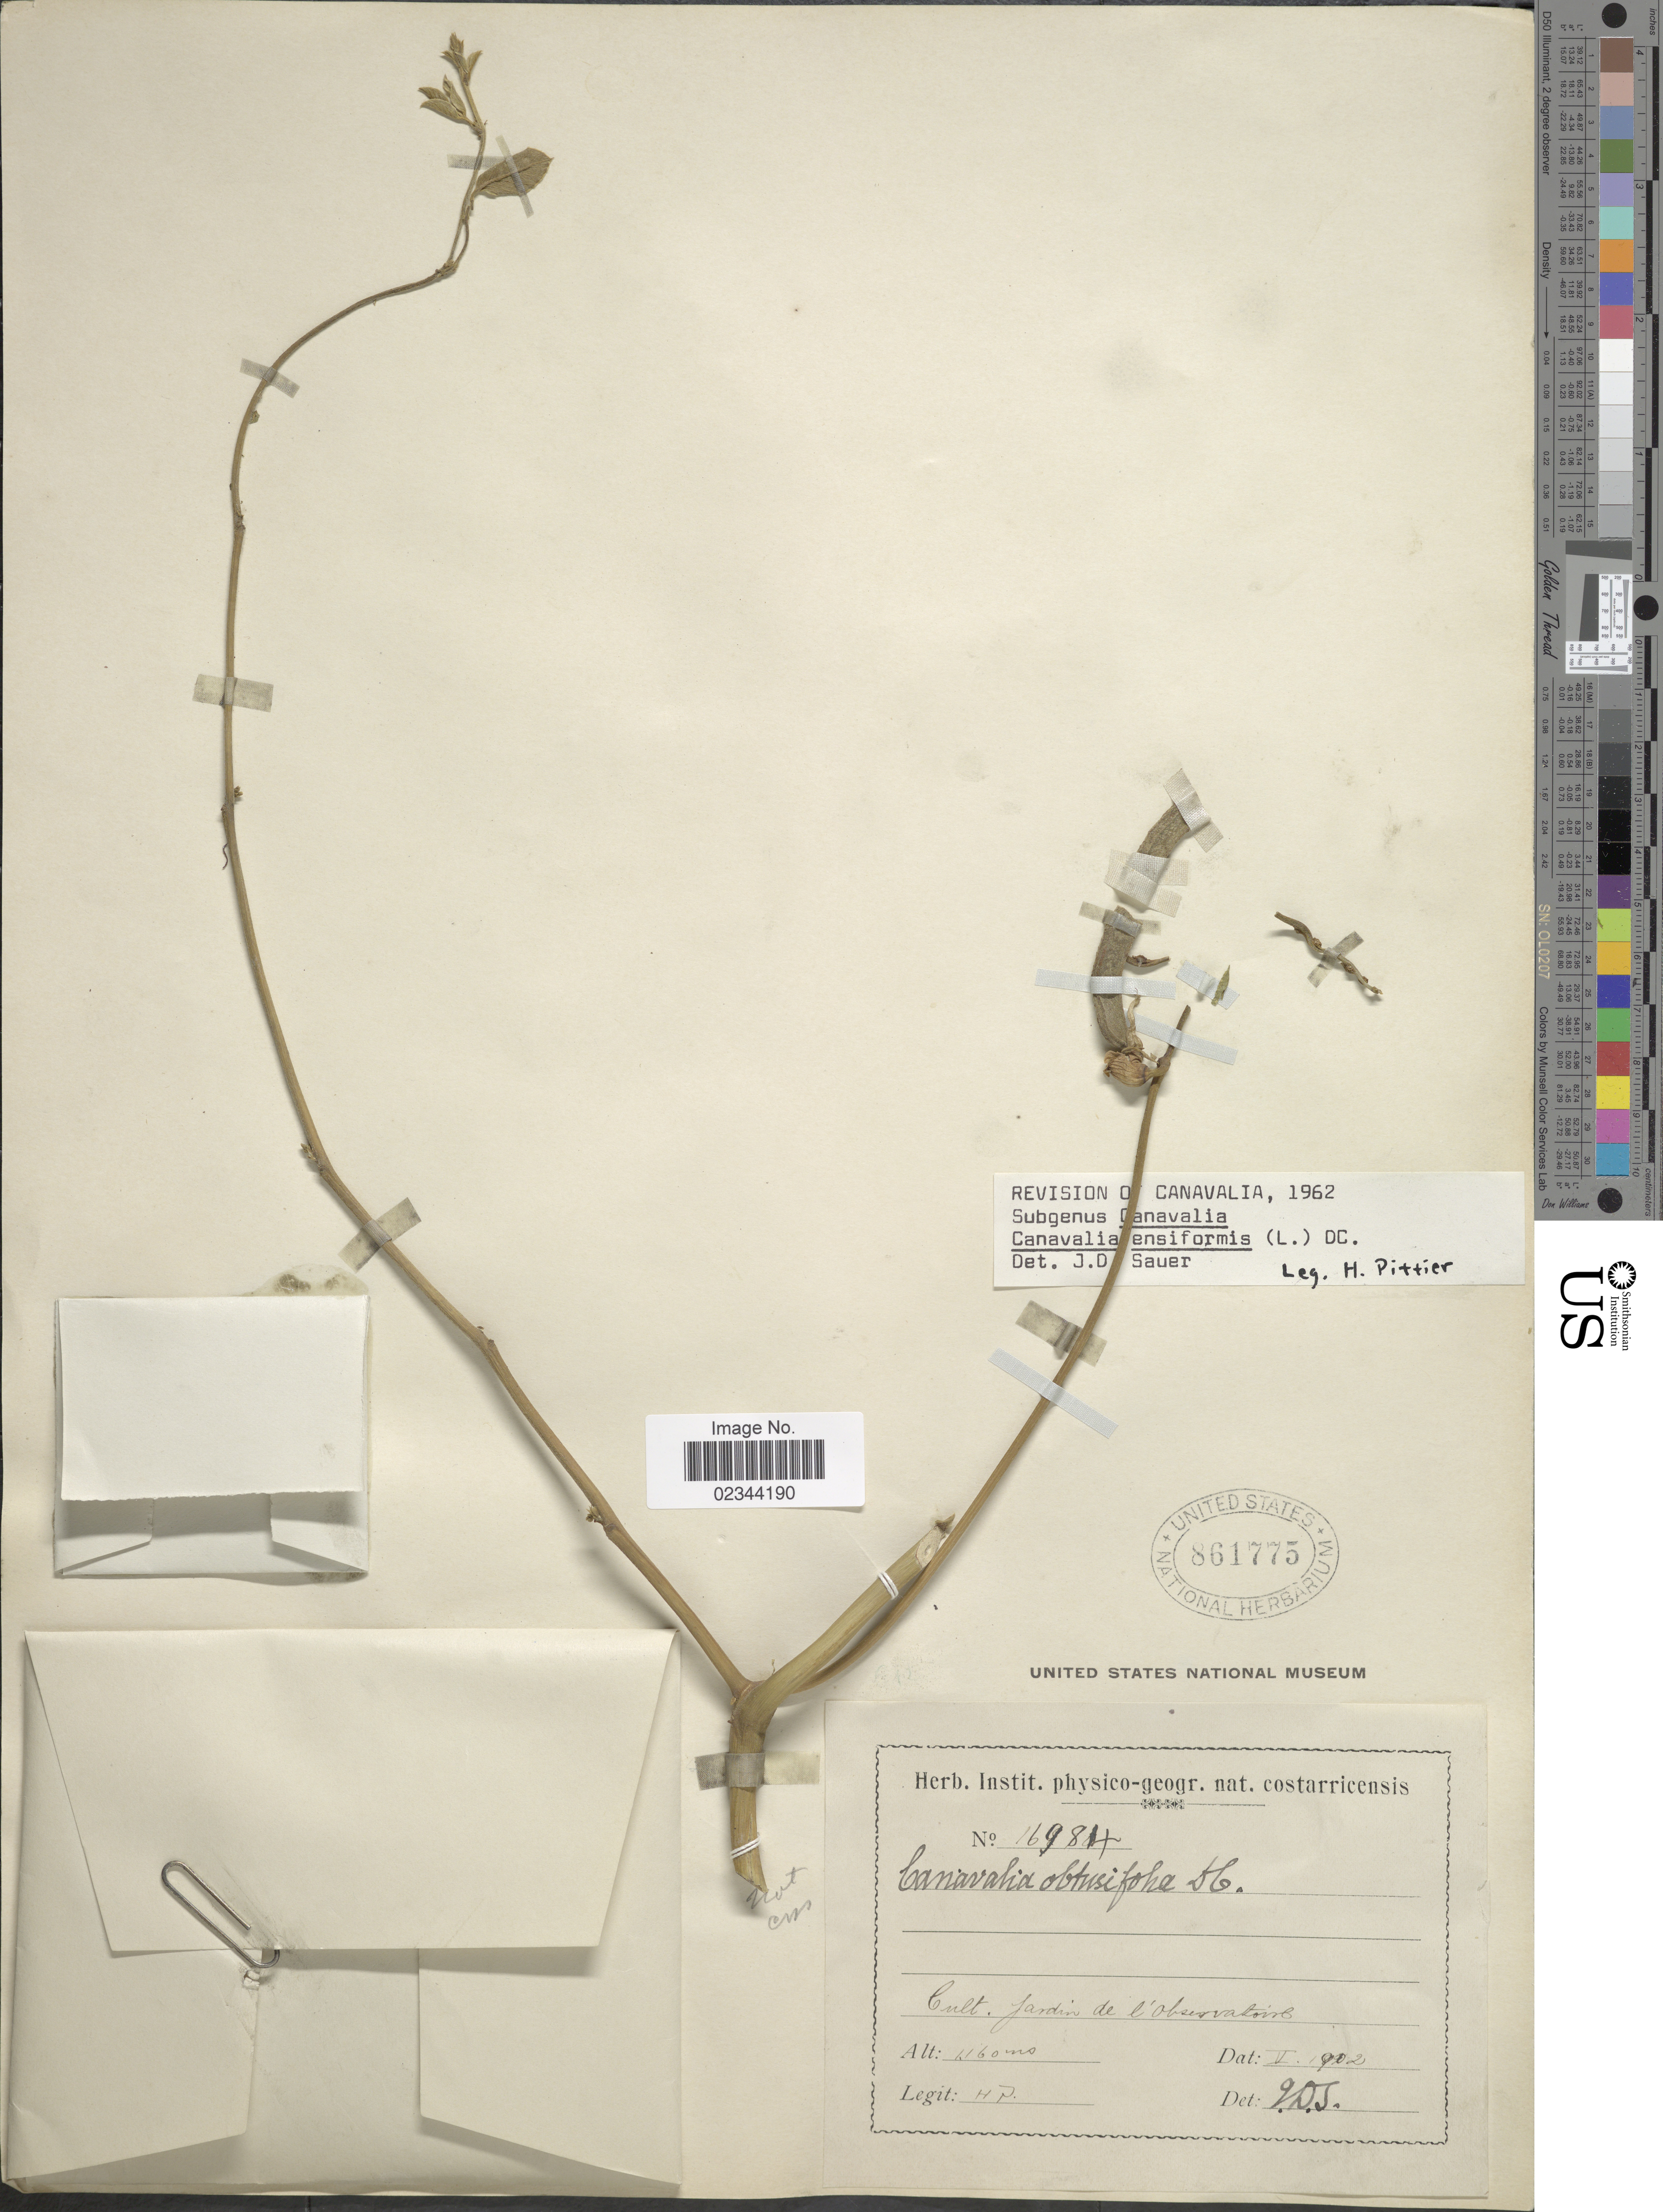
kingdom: Plantae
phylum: Tracheophyta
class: Magnoliopsida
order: Fabales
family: Fabaceae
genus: Canavalia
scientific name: Canavalia ensiformis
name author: (L.) DC.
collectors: H. P.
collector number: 16984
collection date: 1902-05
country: Costa Rica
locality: Jardim de l'observatoire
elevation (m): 1160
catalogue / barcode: US 861775